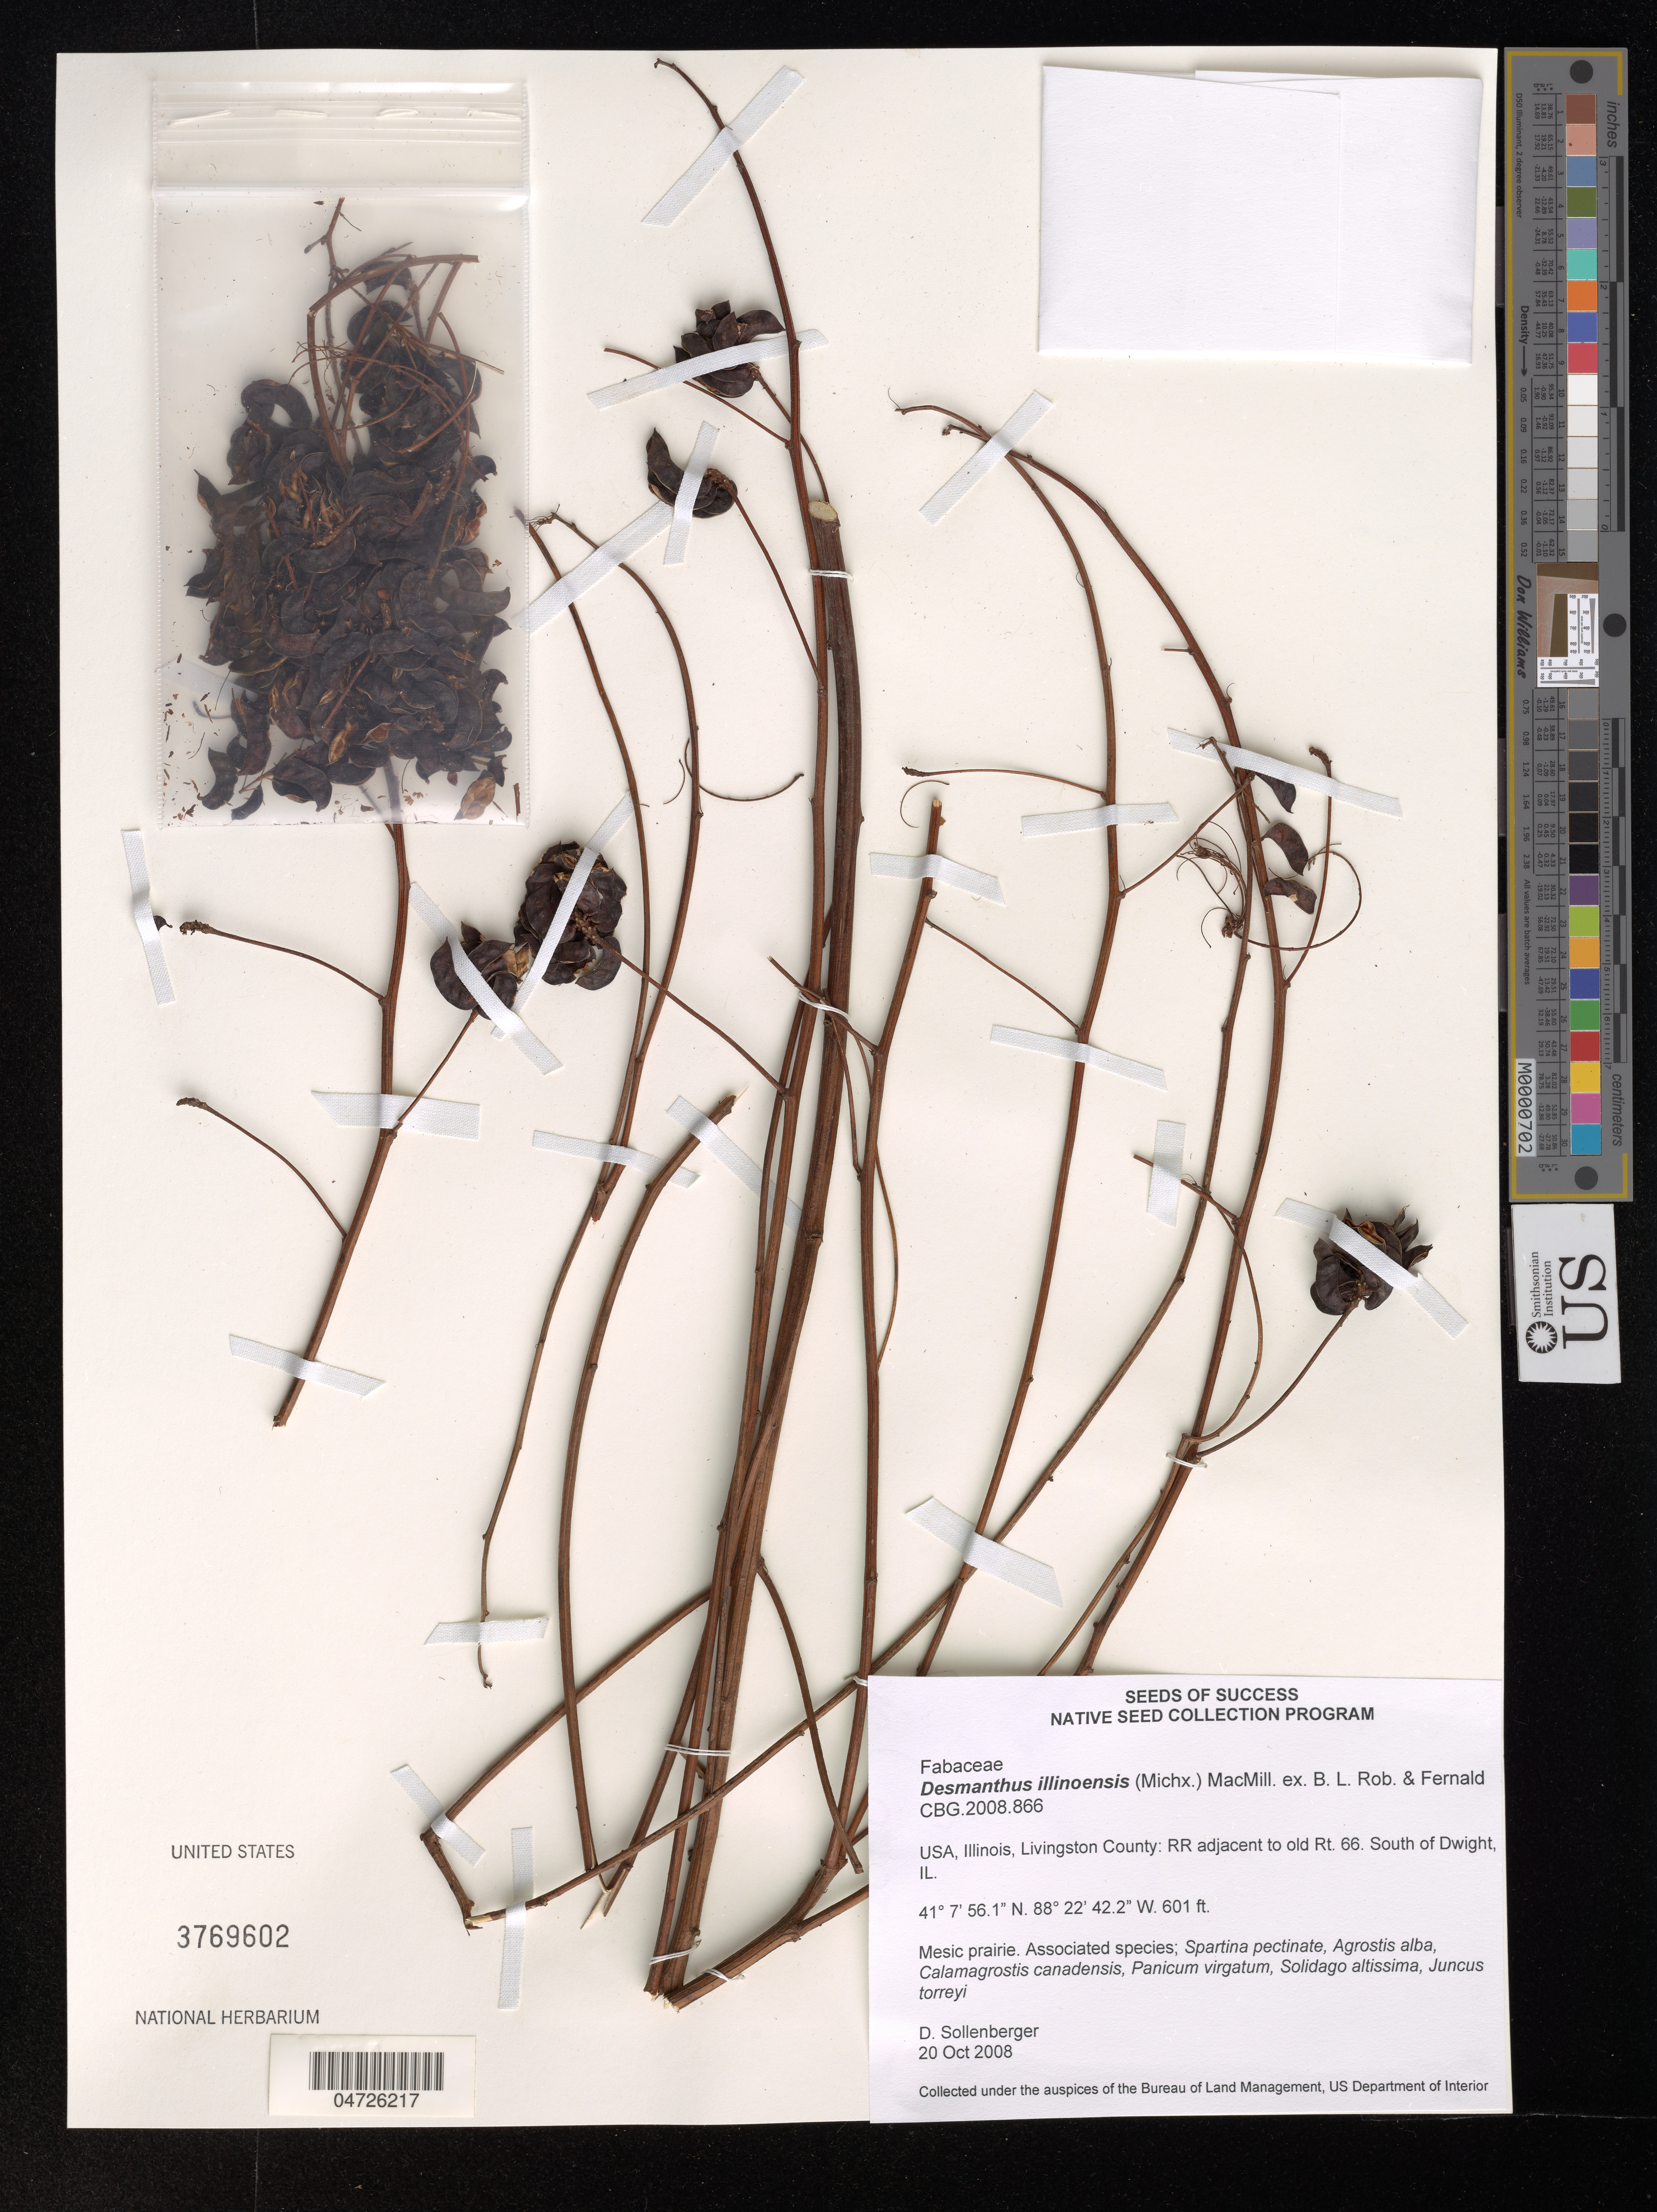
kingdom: Plantae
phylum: Tracheophyta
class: Magnoliopsida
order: Fabales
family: Fabaceae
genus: Desmanthus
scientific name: Desmanthus illinoensis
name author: (Michx.) MacMill.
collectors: D. Sollenberger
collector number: CBG.2008.866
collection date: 2008-10-20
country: United States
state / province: Illinois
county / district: Livingston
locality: Livingston County: RR adjacent to old Rt. 66. South of Dwight, IL.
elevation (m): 183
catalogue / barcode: US 3769602